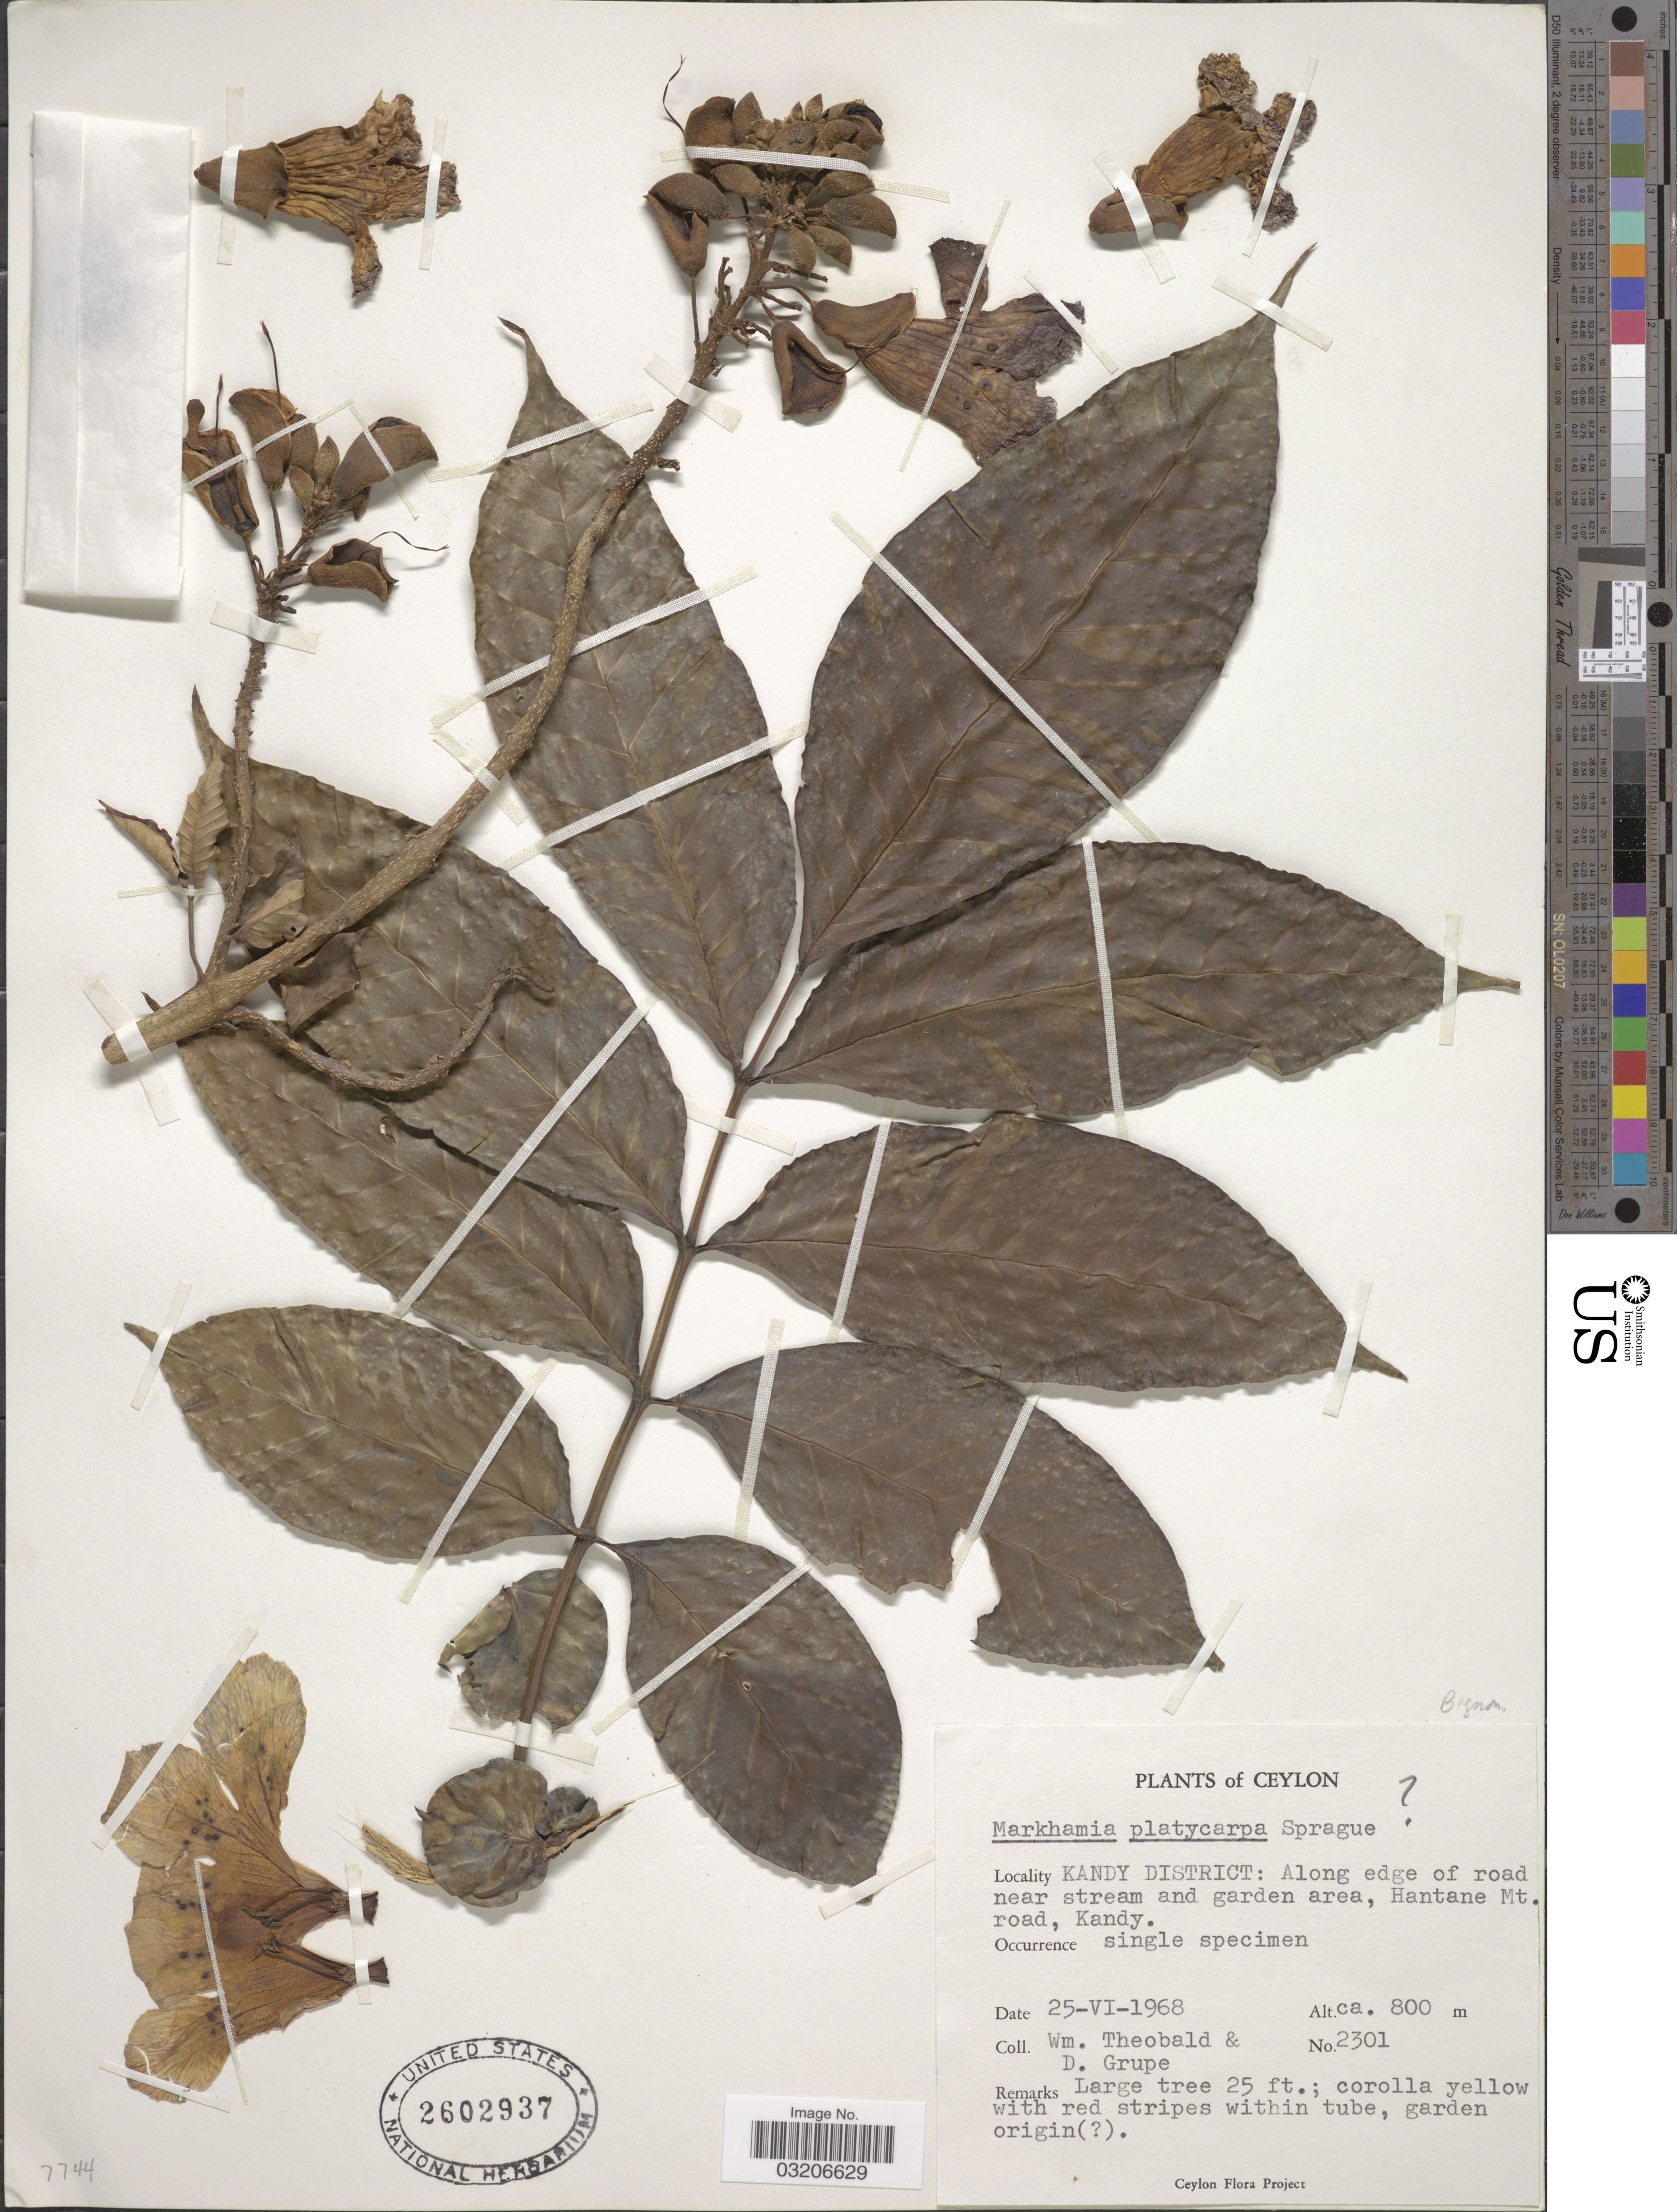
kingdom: Plantae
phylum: Tracheophyta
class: Magnoliopsida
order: Lamiales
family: Bignoniaceae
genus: Markhamia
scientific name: Markhamia sp.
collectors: W. Theobald & D. Grupe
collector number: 2301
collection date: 1968-06-25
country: Sri Lanka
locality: Ceylon. Kandy District: Along edge of road near stream and garden area, Hantane Mt. road, Kandy.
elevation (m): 800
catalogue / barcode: US 2602937